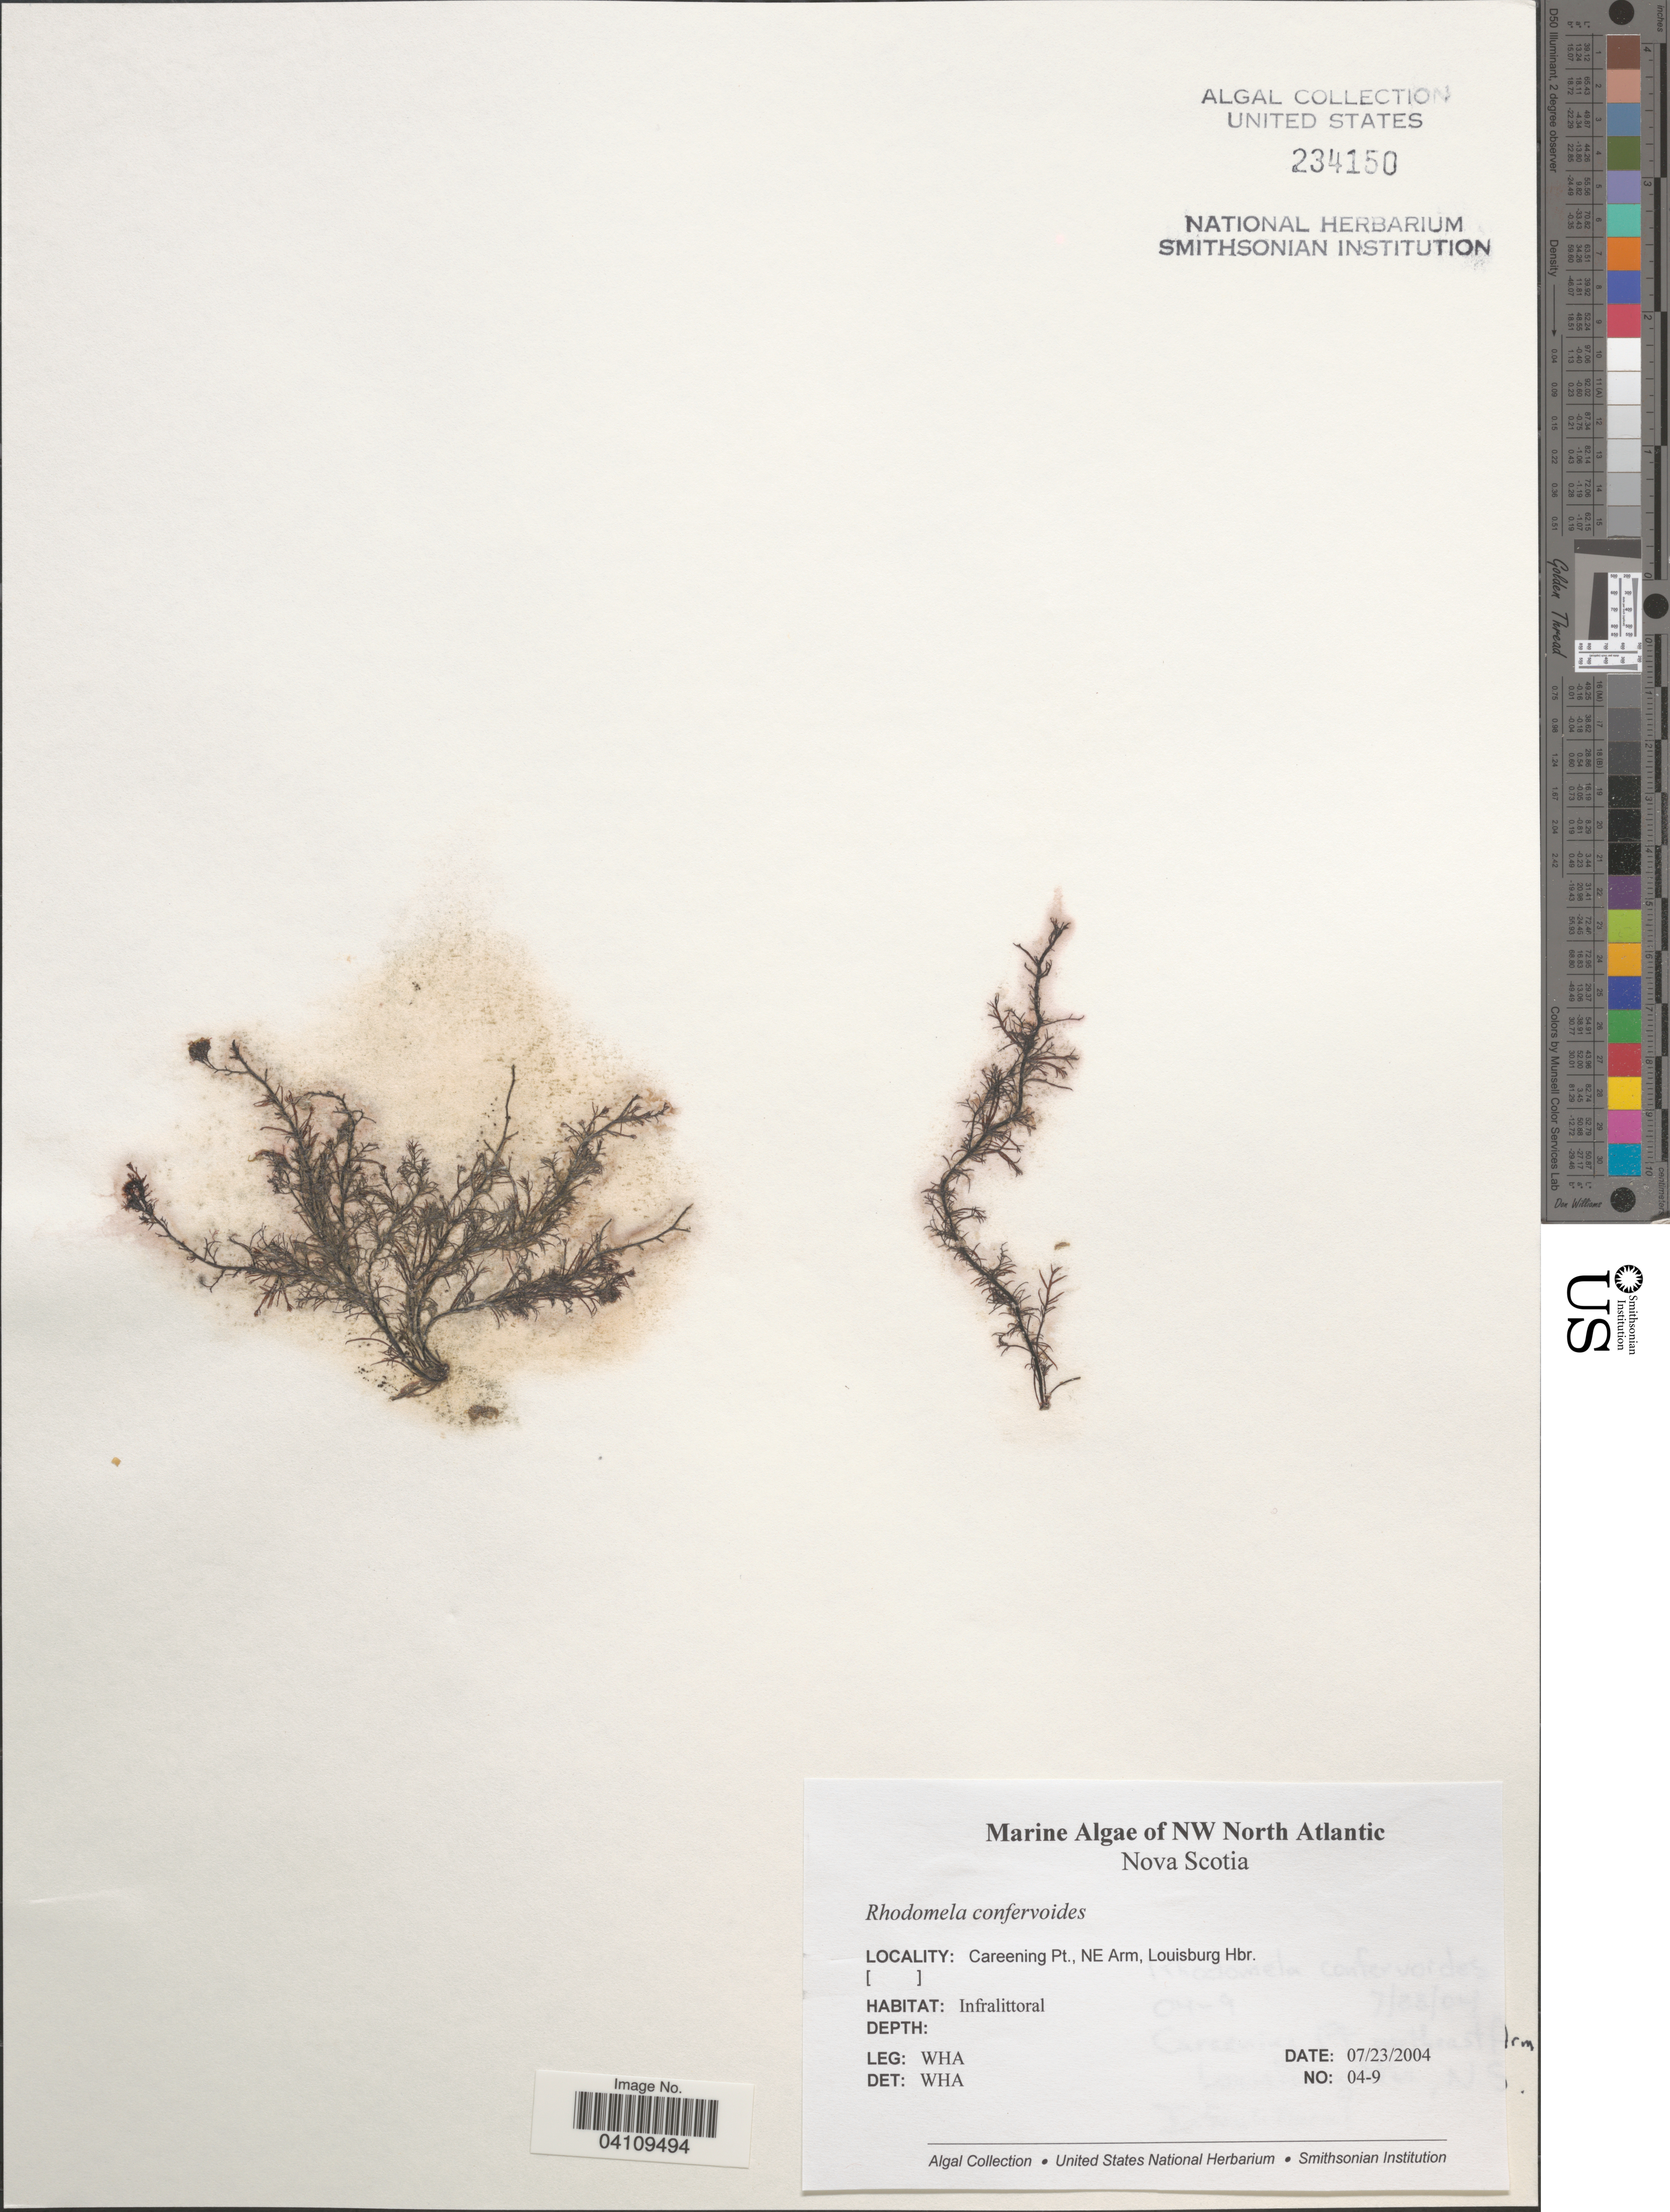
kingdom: Plantae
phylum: Rhodophyta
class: Florideophyceae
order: Ceramiales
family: Rhodomelaceae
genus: Rhodomela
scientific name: Rhodomela confervoides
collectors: W. H. Adey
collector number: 04-9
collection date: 2004-07-23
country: Canada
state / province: Nova Scotia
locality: NW North Atlantic. Careening Pt., NE Arm, Louisburg Hbr.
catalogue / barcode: US 234150